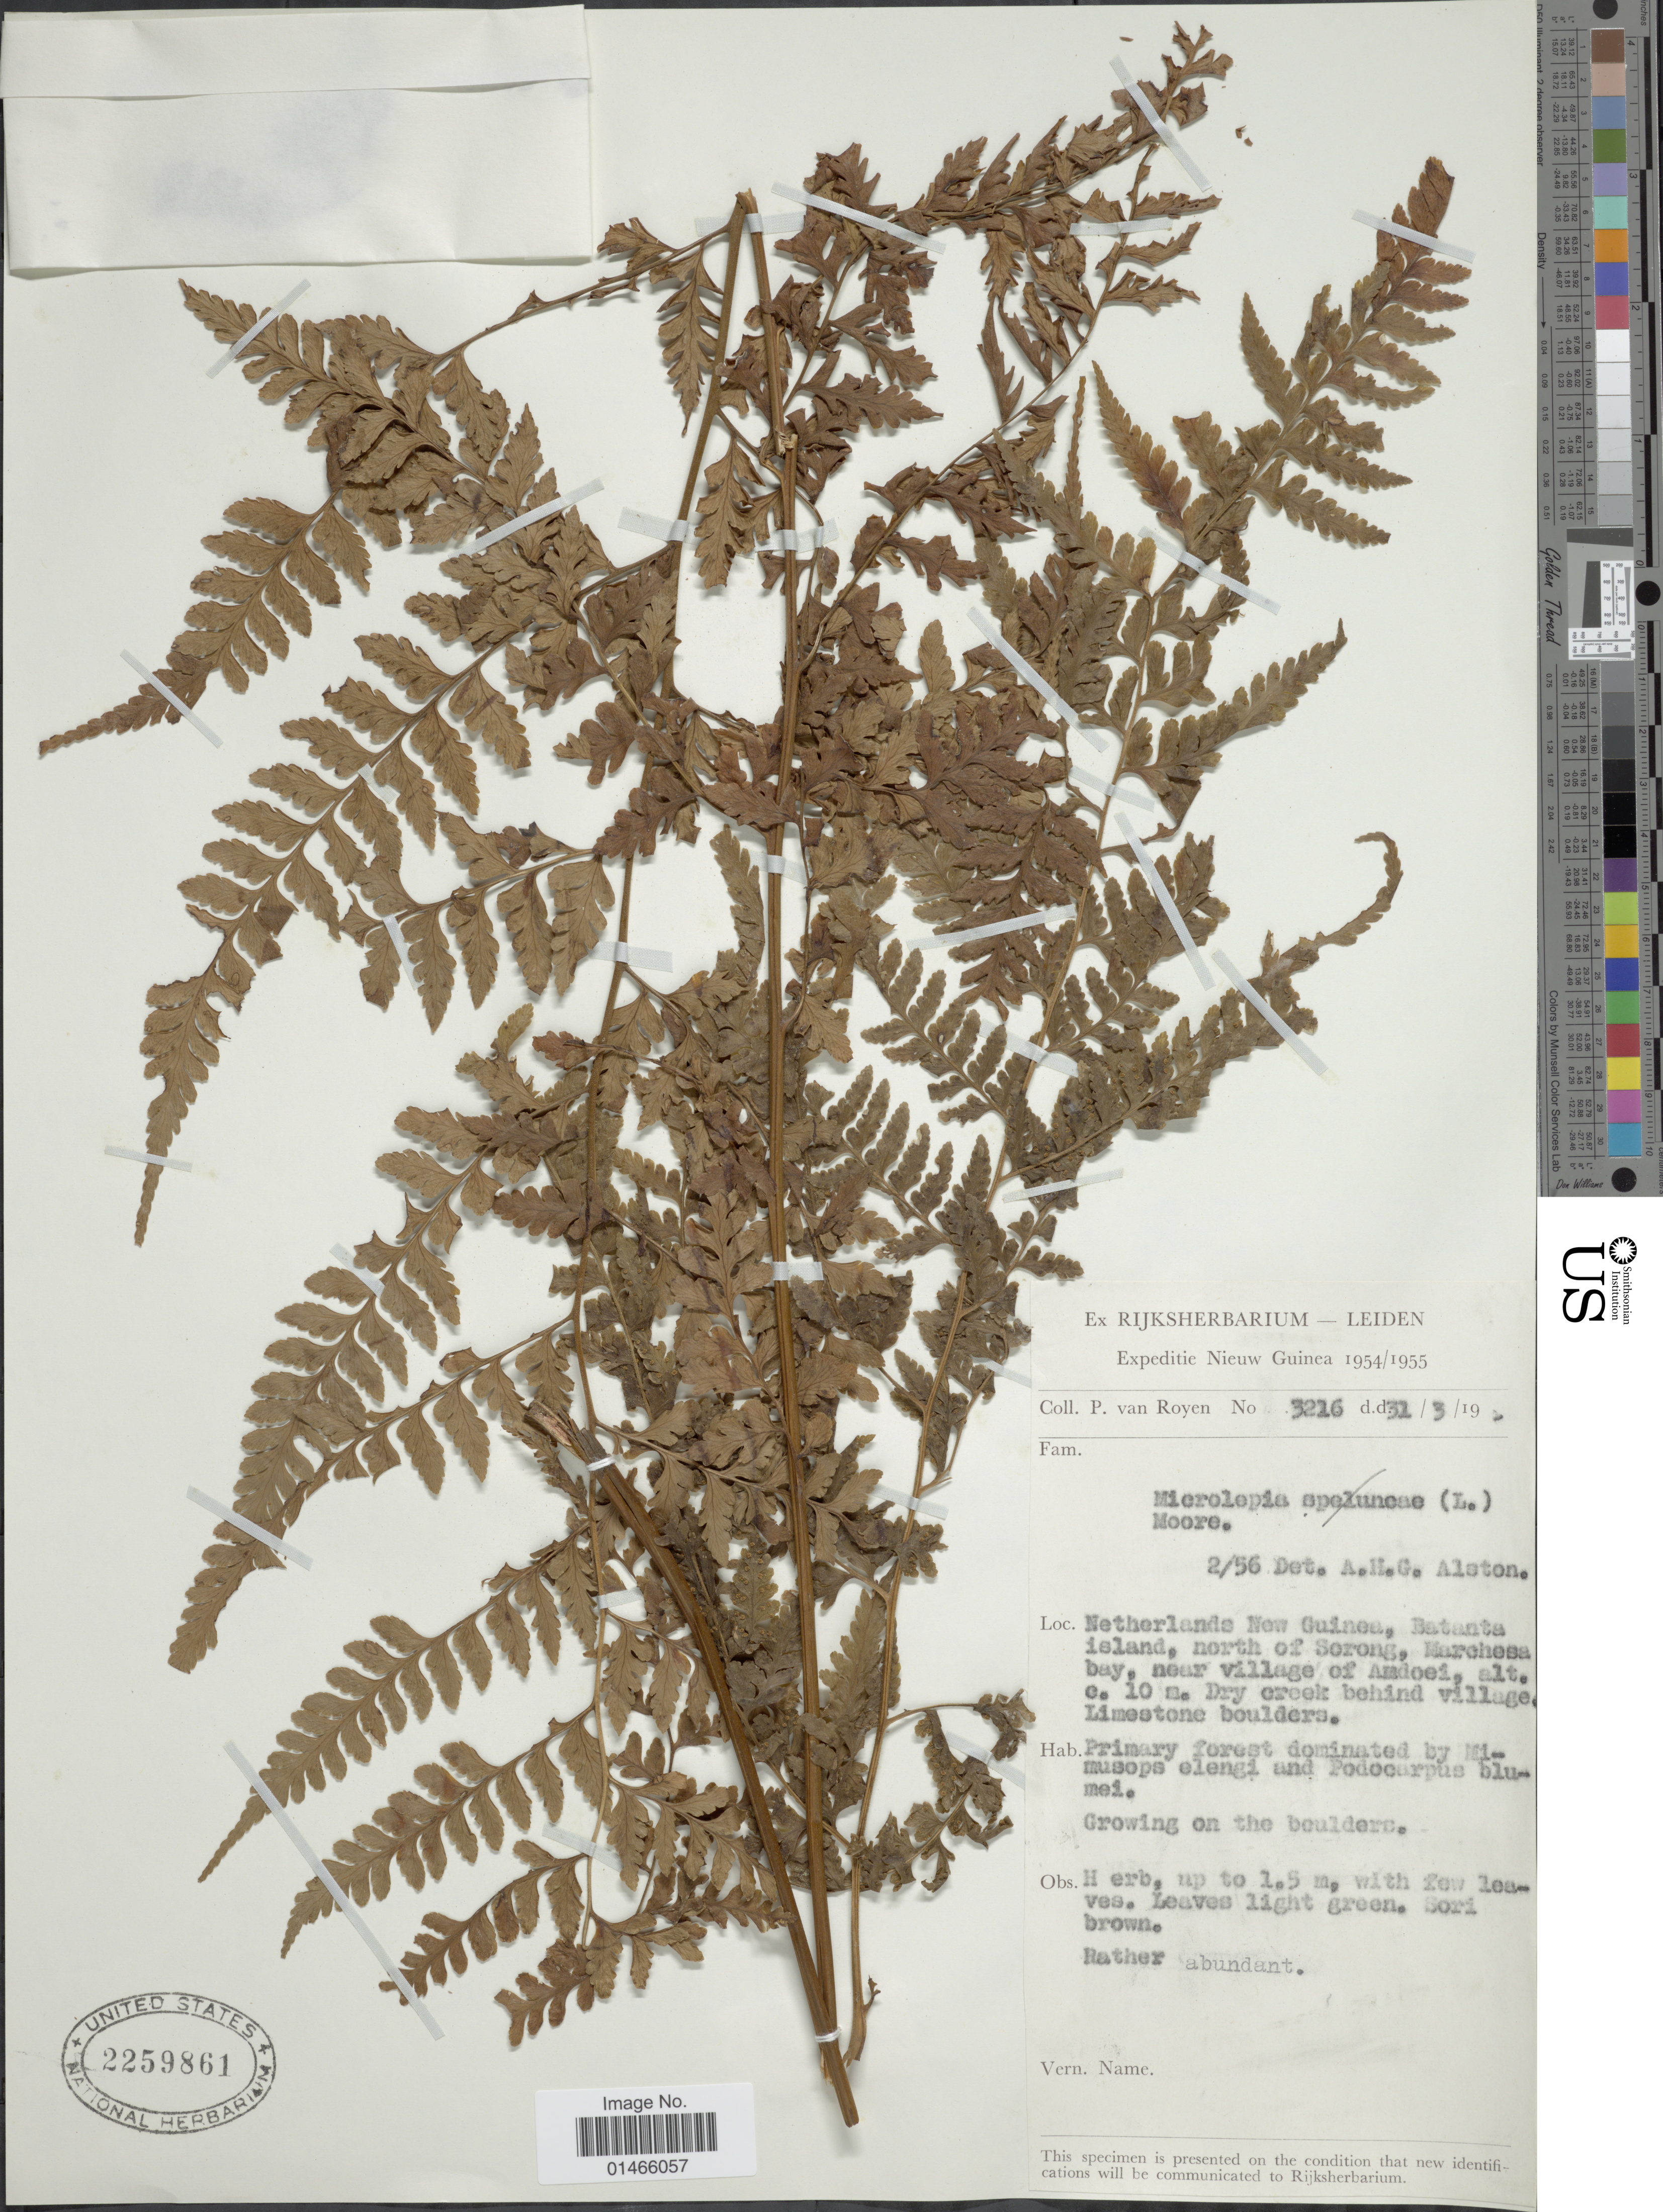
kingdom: Plantae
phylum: Tracheophyta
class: Polypodiopsida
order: Polypodiales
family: Dennstaedtiaceae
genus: Microlepia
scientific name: Microlepia pilosiuscula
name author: (Sm.) C.V. Morton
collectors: P. van Royen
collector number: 3216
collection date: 1902-03-31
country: Indonesia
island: New Guinea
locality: Netherlands New Guinea, Batanta Island, north of Sorong, Marchesa bay, near Village of Amdoei, Dry creek behind village, Limestone boulders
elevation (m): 10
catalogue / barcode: US 2259861